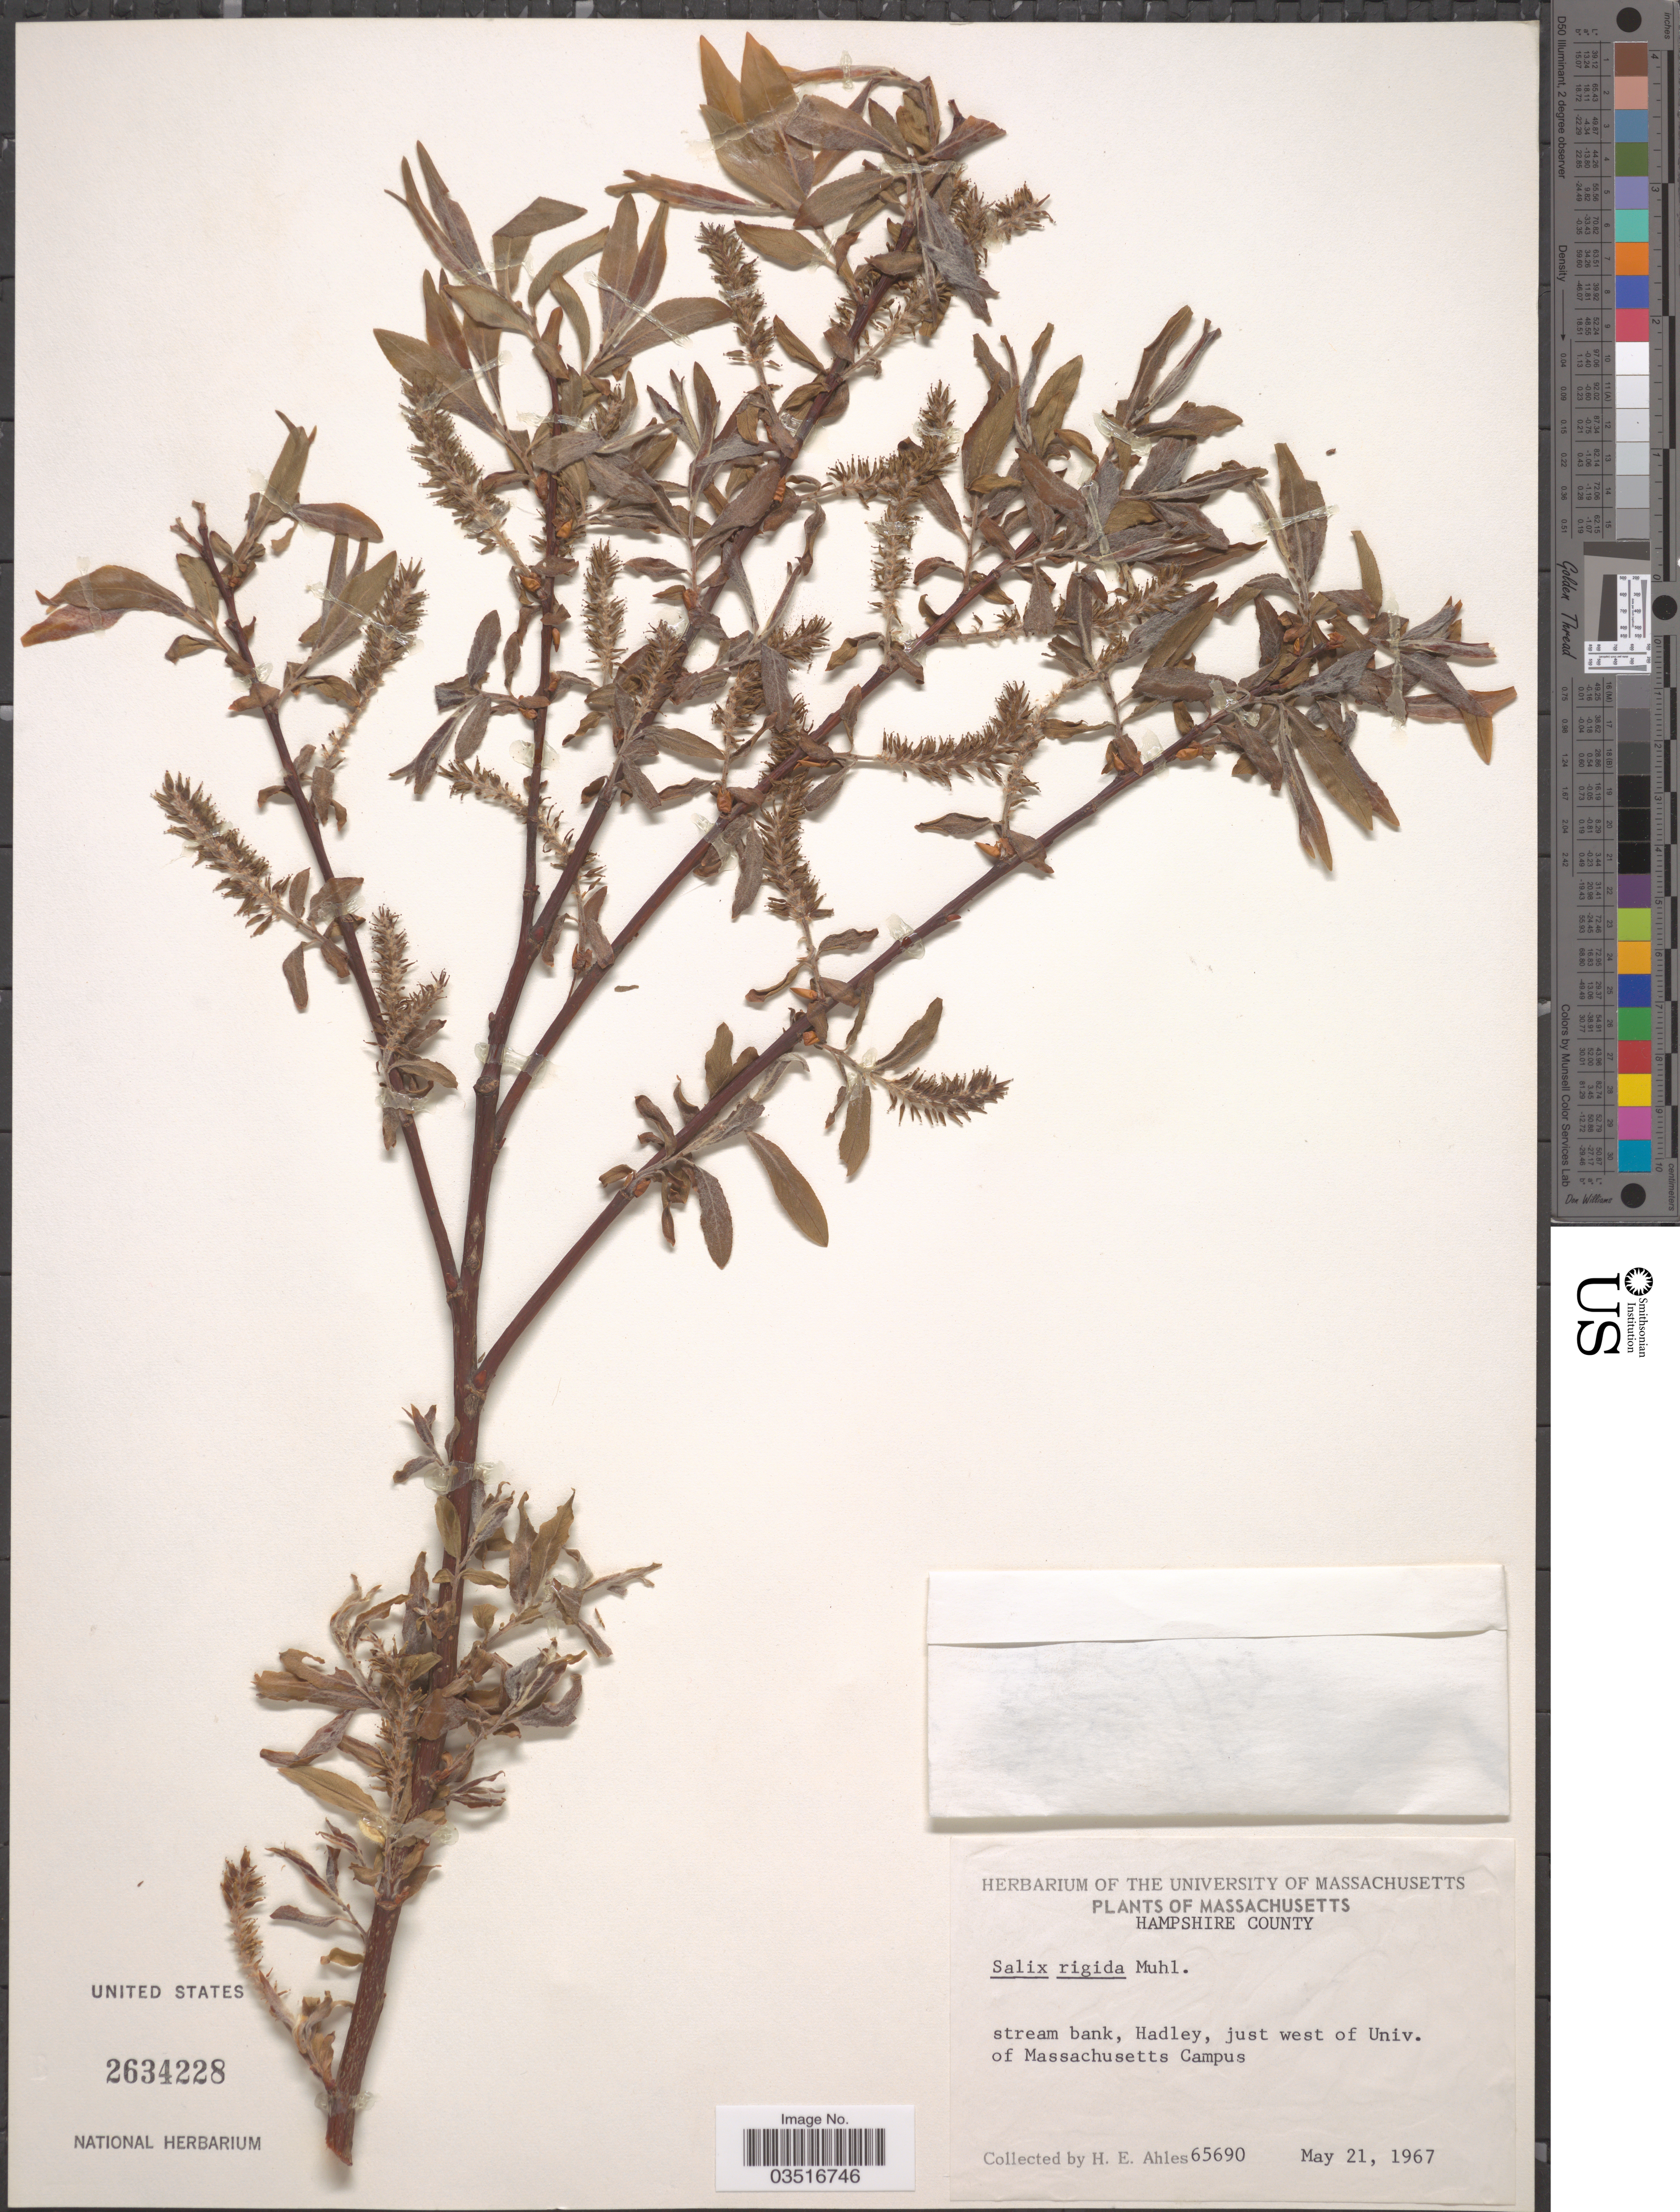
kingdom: Plantae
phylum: Tracheophyta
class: Magnoliopsida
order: Malpighiales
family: Salicaceae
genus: Salix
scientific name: Salix rigida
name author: Muhl.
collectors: H. E. Ahles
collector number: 65690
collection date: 1967-05-21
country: United States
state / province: Massachusetts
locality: Hampshire County. Stream bank, Hadley, just west of Univ. of Massachusetts Campus.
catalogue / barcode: US 2634228